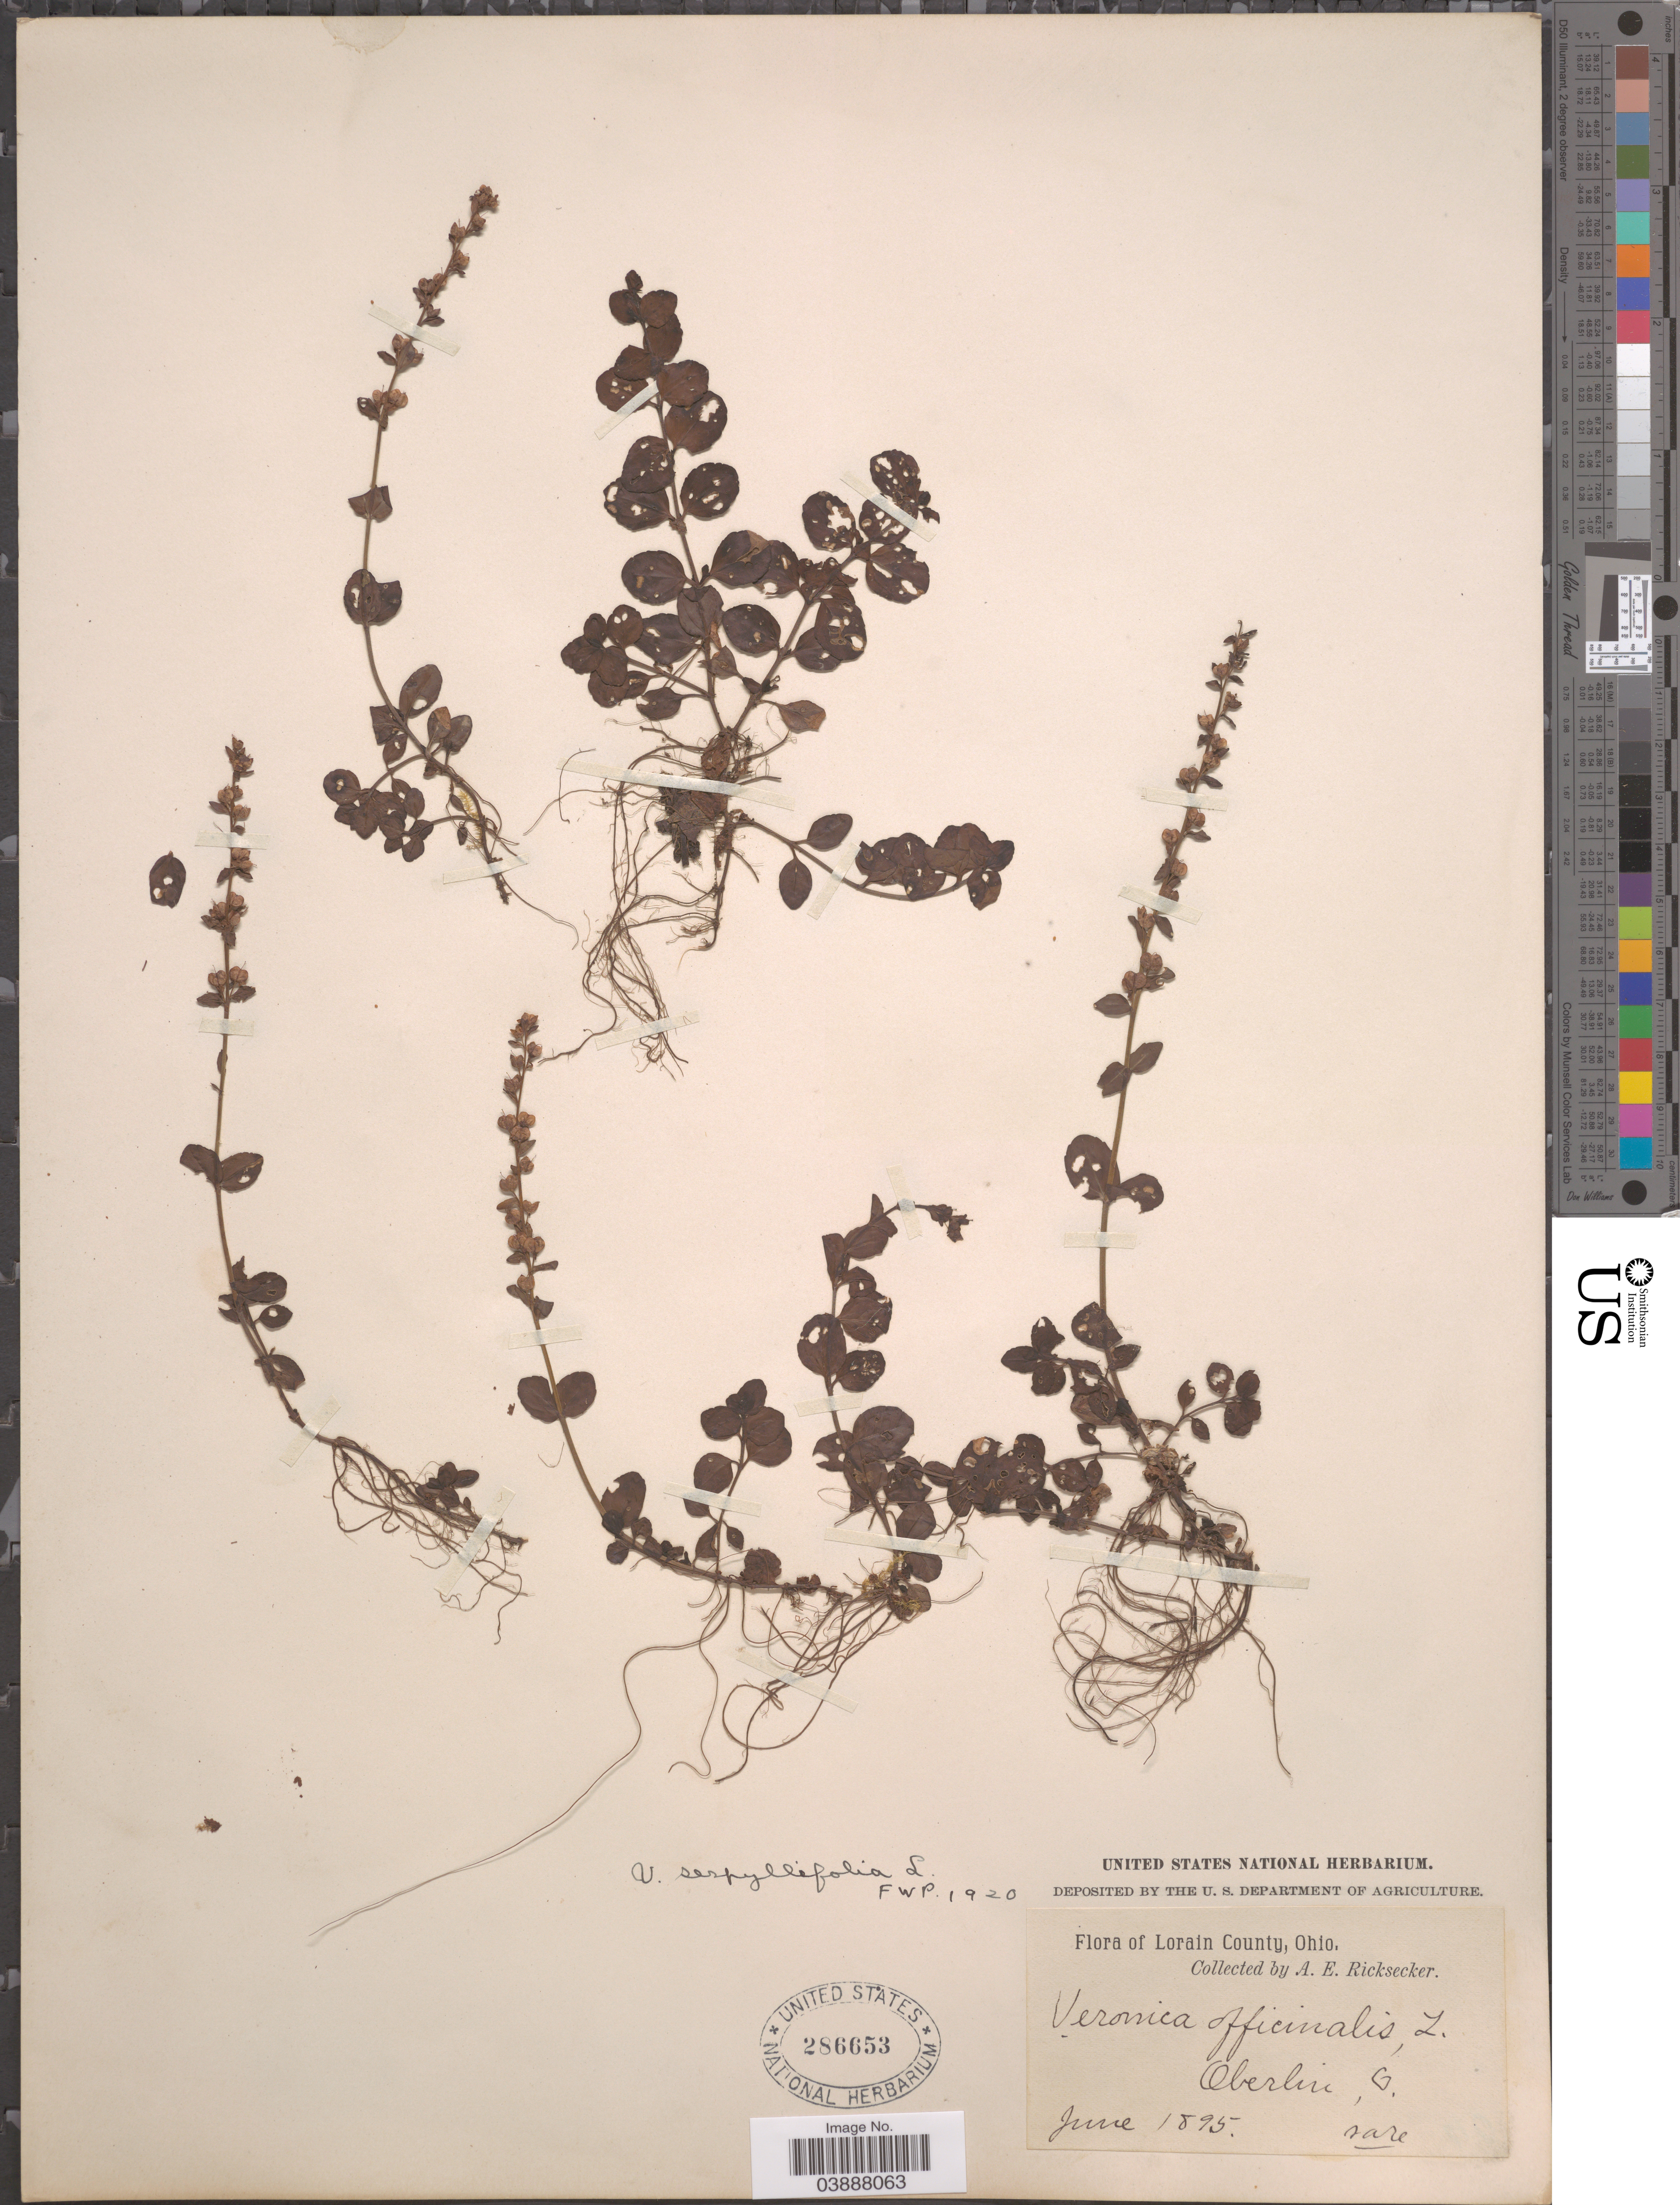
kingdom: Plantae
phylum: Tracheophyta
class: Magnoliopsida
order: Lamiales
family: Plantaginaceae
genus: Veronica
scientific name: Veronica serpyllifolia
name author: L.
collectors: A. E. Ricksecker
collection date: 1895-06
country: United States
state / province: Ohio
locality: Lorain County. Oberlin.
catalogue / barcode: US 286653